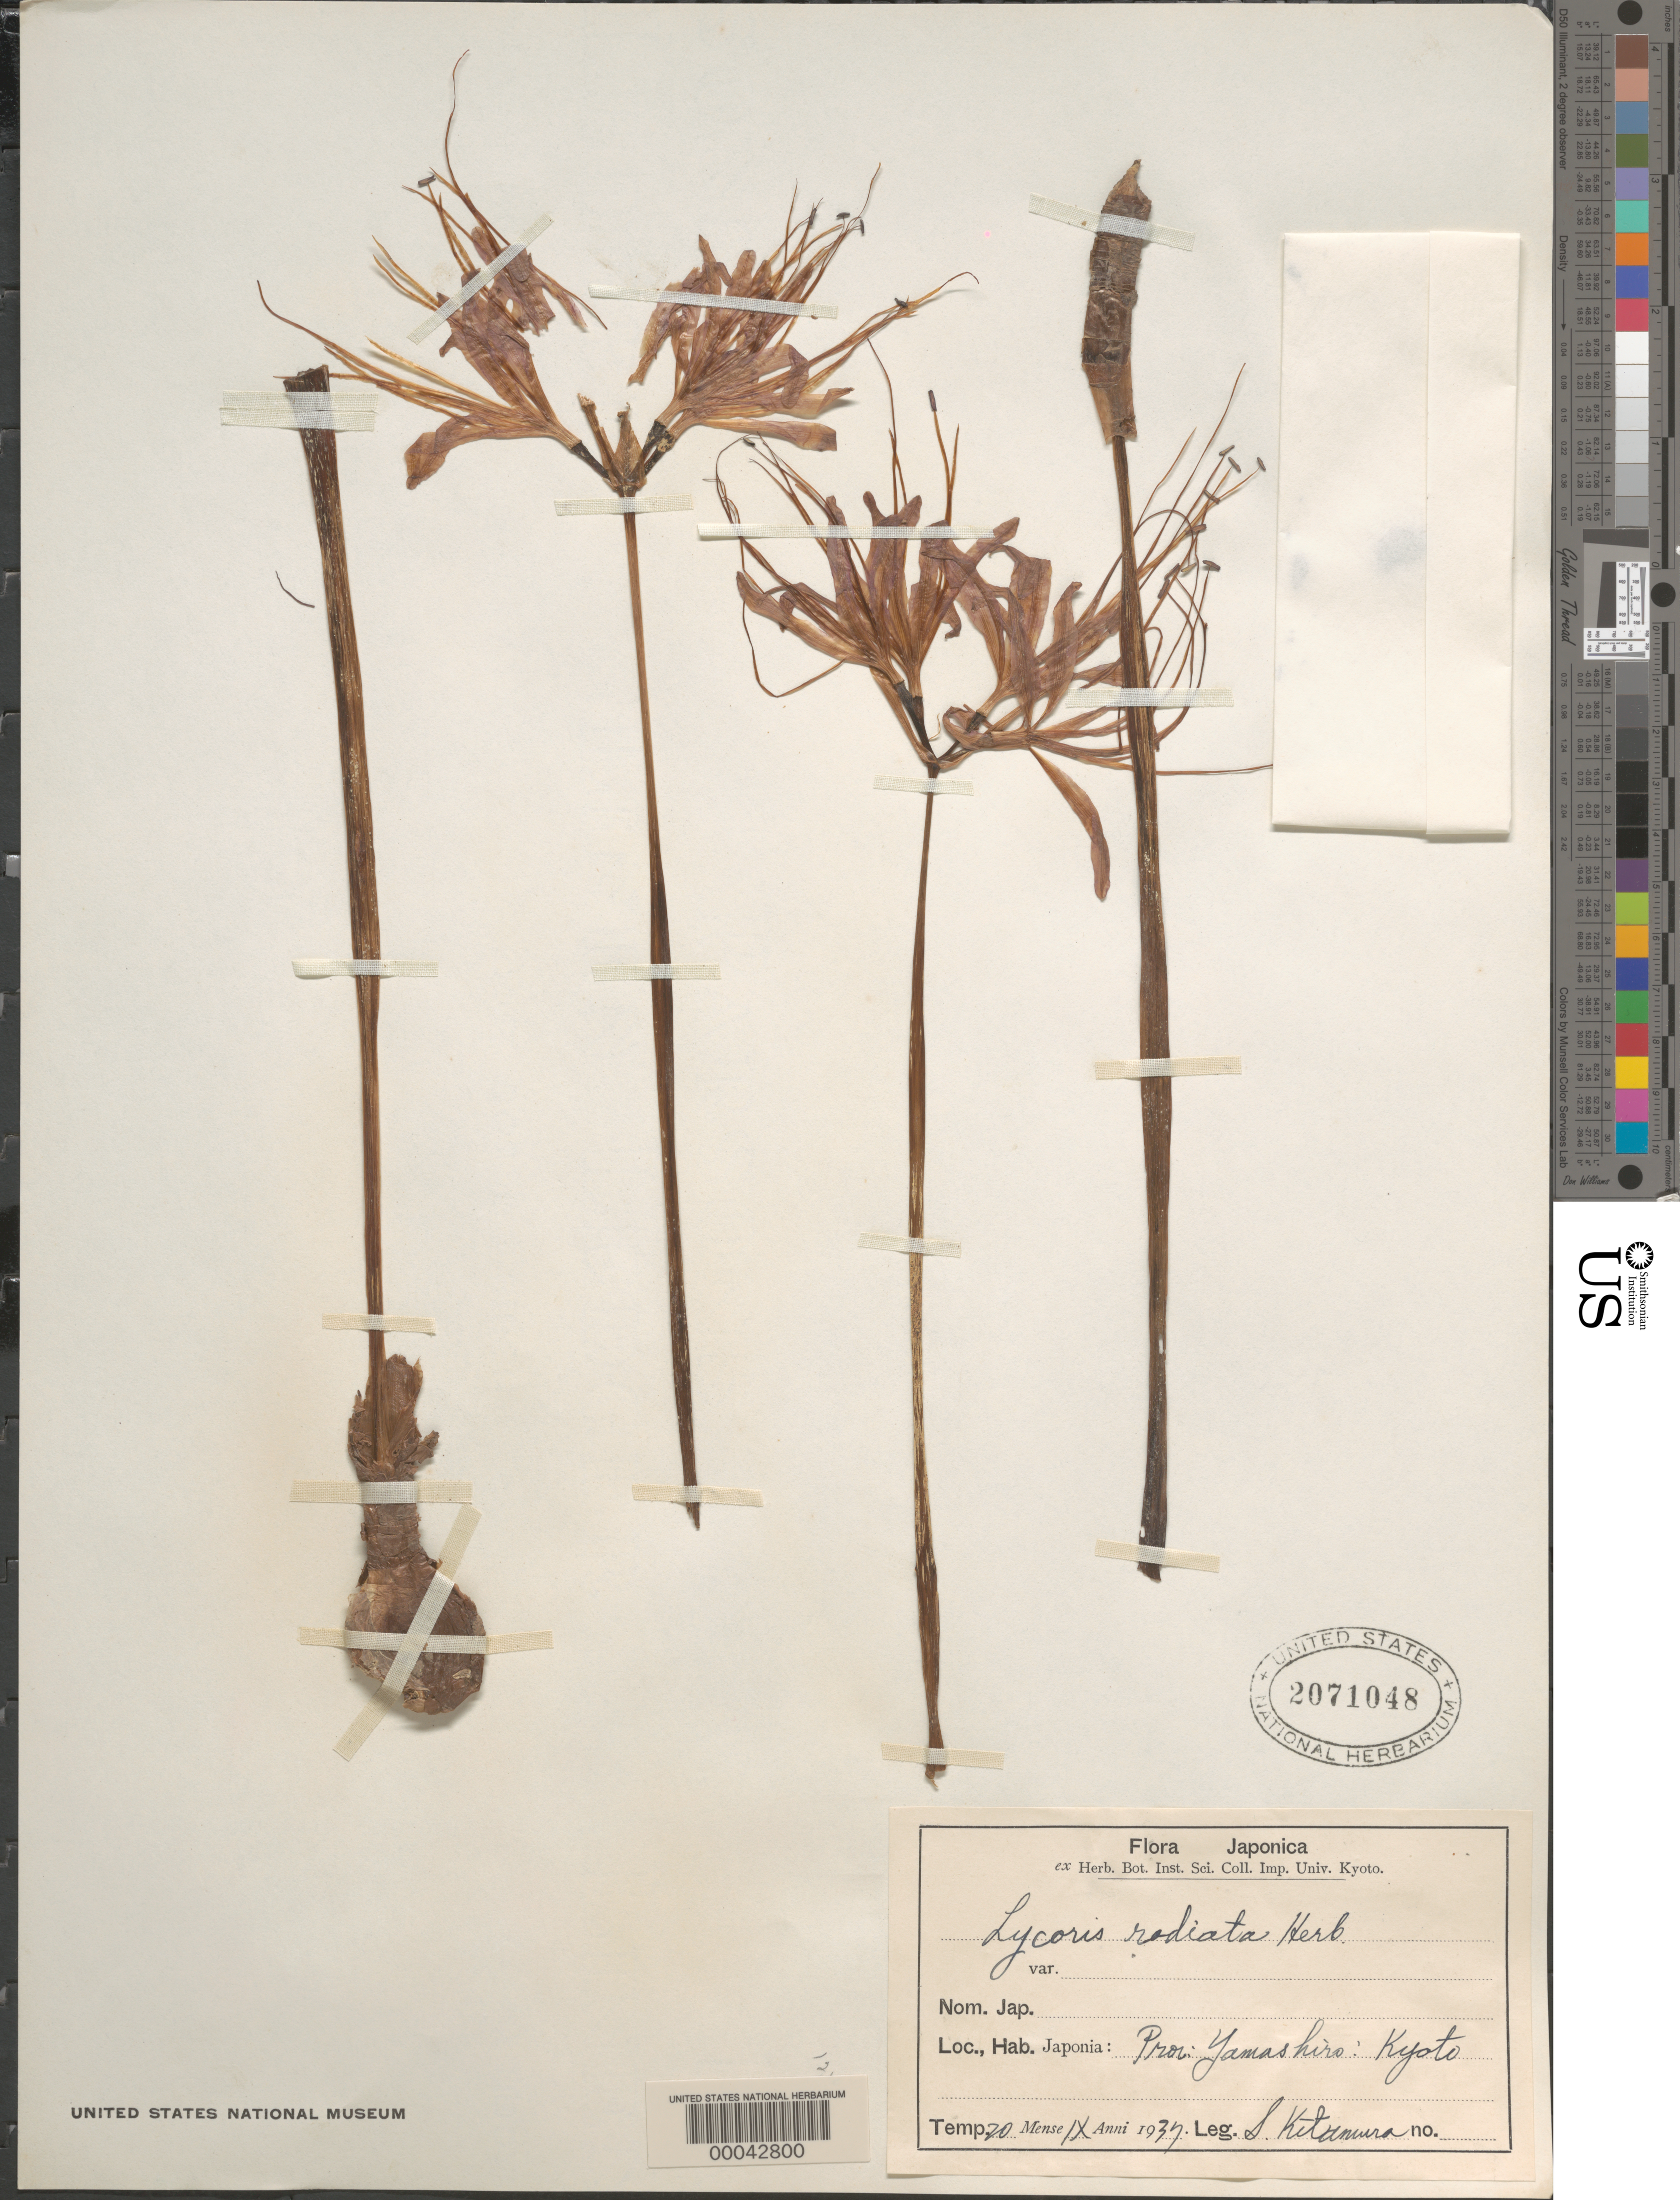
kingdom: Plantae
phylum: Tracheophyta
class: Liliopsida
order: Asparagales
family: Amaryllidaceae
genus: Lycoris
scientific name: Lycoris radiata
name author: Herb.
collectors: S. Kitamura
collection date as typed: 20 Sep 1937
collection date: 1937-09-20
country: Japan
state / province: Kyoto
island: Honshu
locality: Yamashiro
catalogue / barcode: US 2071048